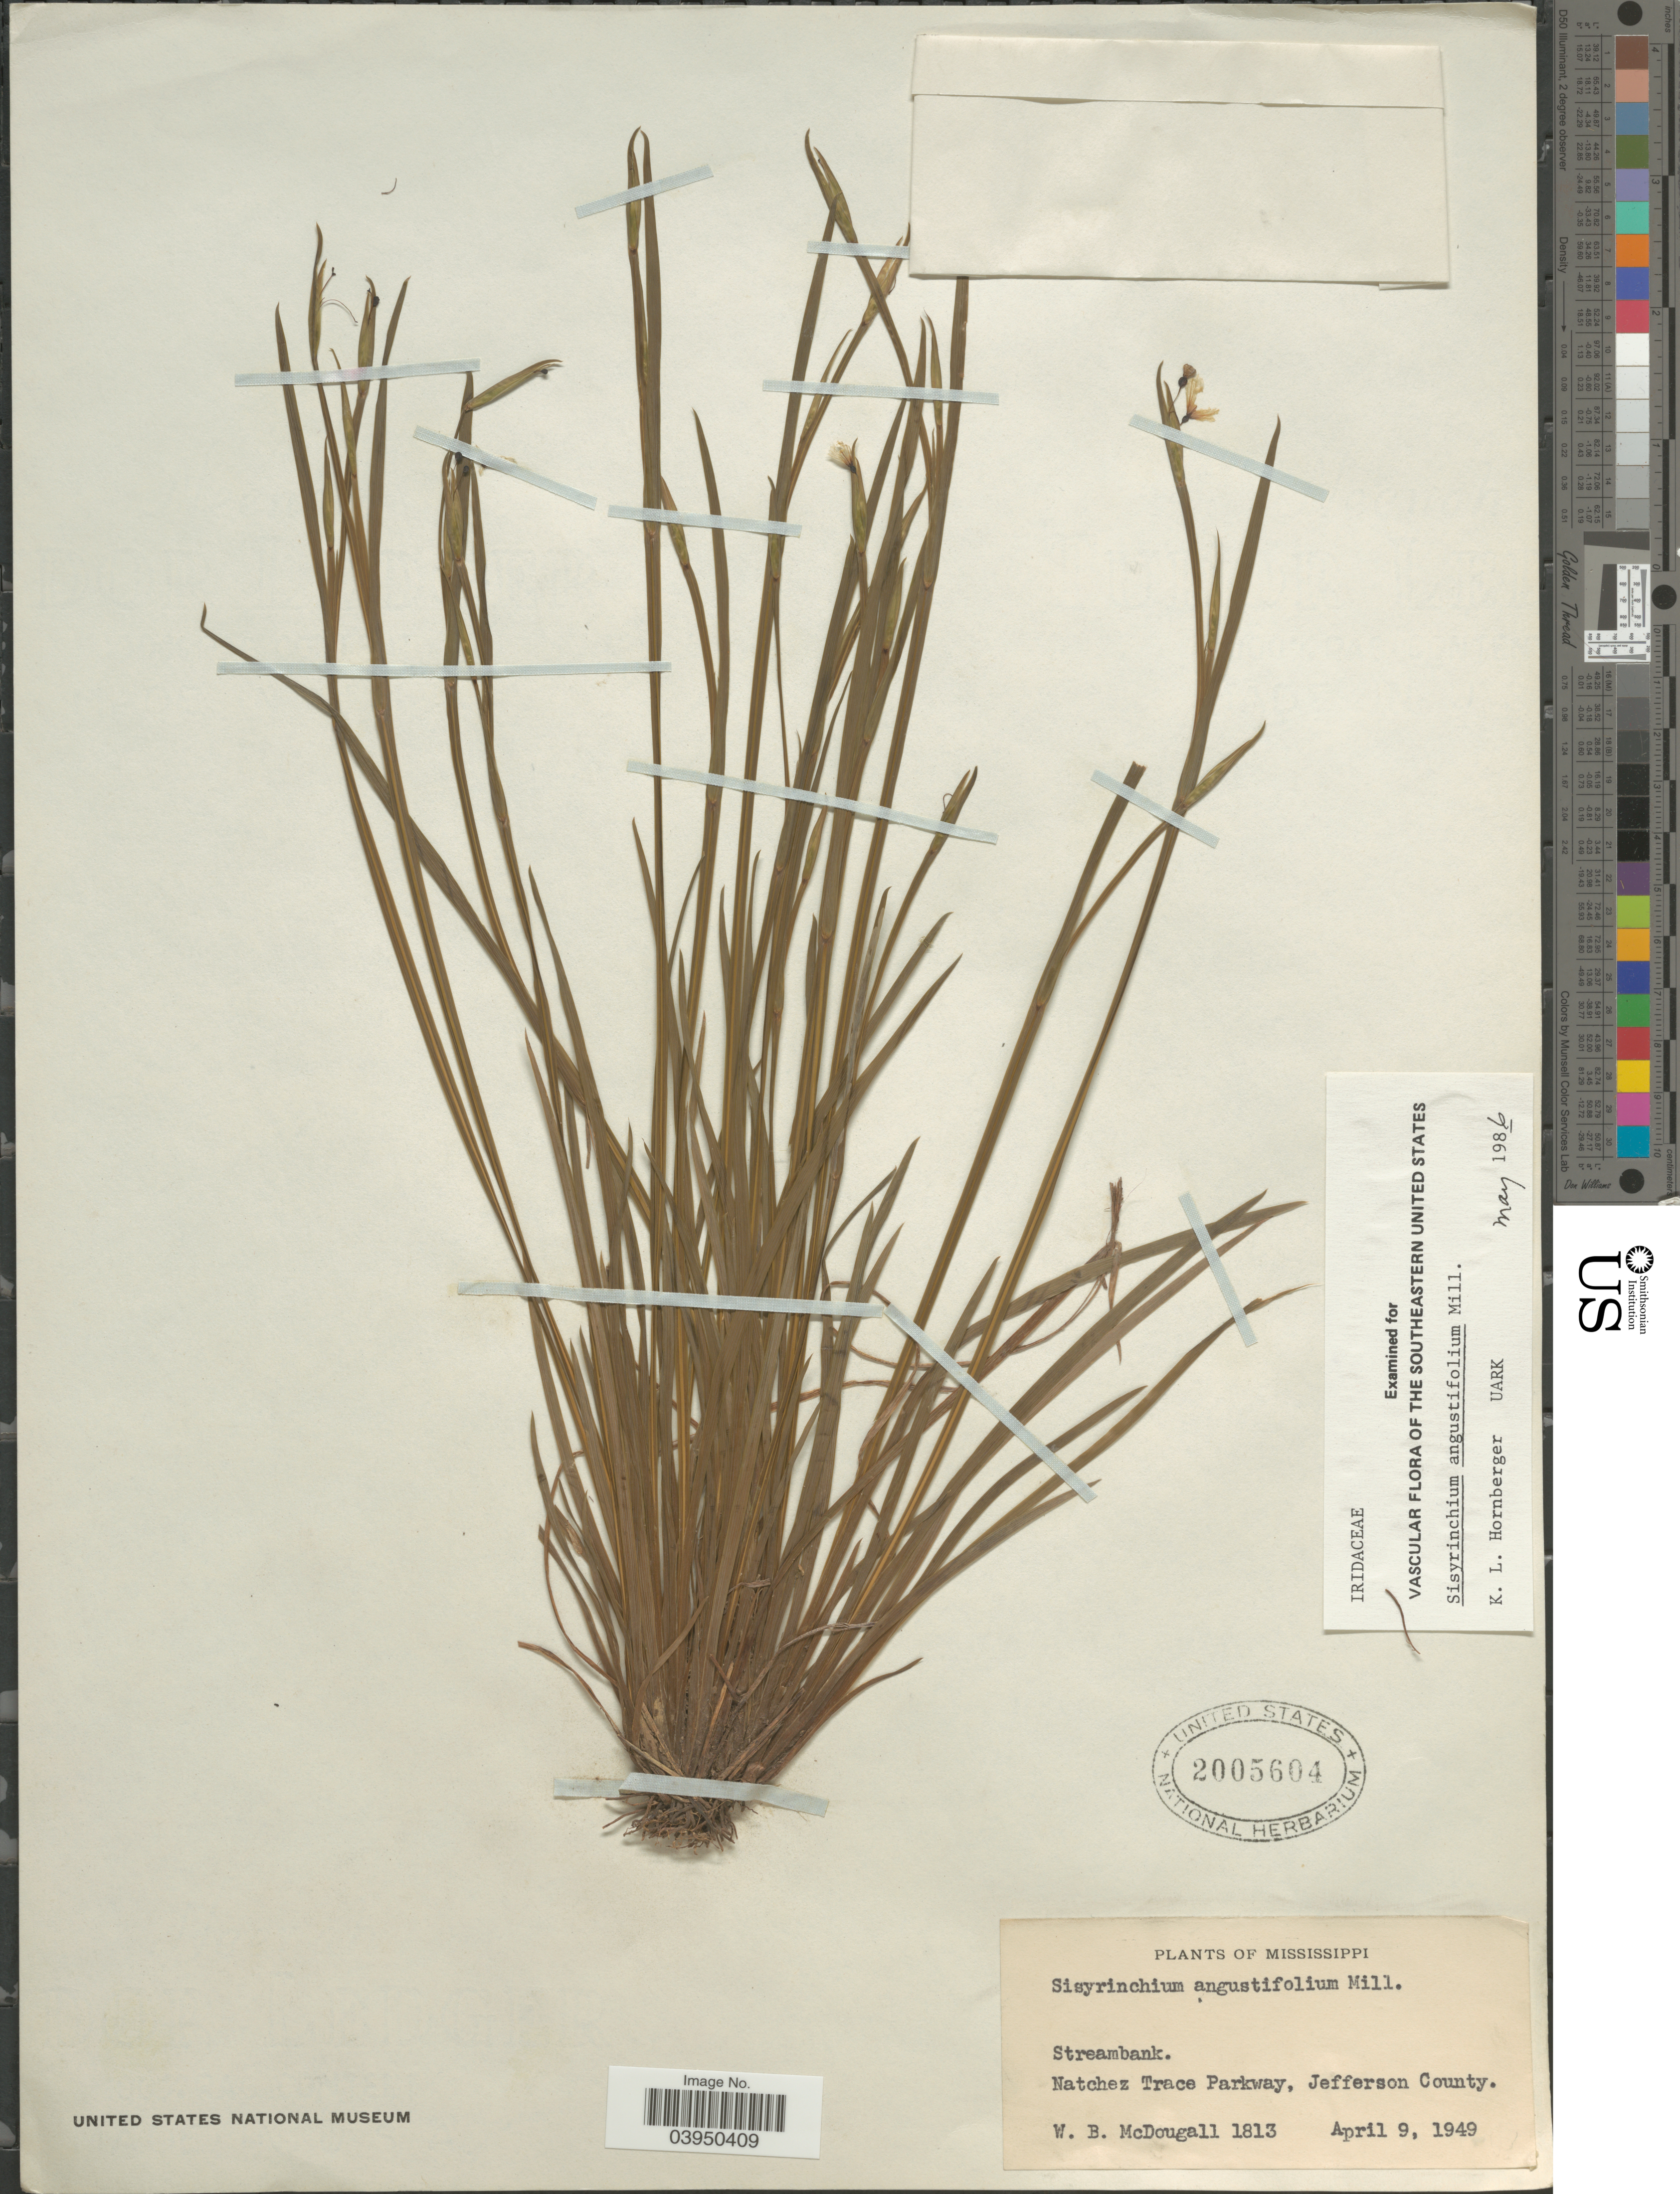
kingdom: Plantae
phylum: Tracheophyta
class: Liliopsida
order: Asparagales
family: Iridaceae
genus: Sisyrinchium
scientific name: Sisyrinchium angustifolium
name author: Mill.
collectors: W. B. McDougall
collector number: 1813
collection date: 1949-04-09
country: United States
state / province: Mississippi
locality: Natchez Trace Parkway, Jefferson County.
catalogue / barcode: US 2005604